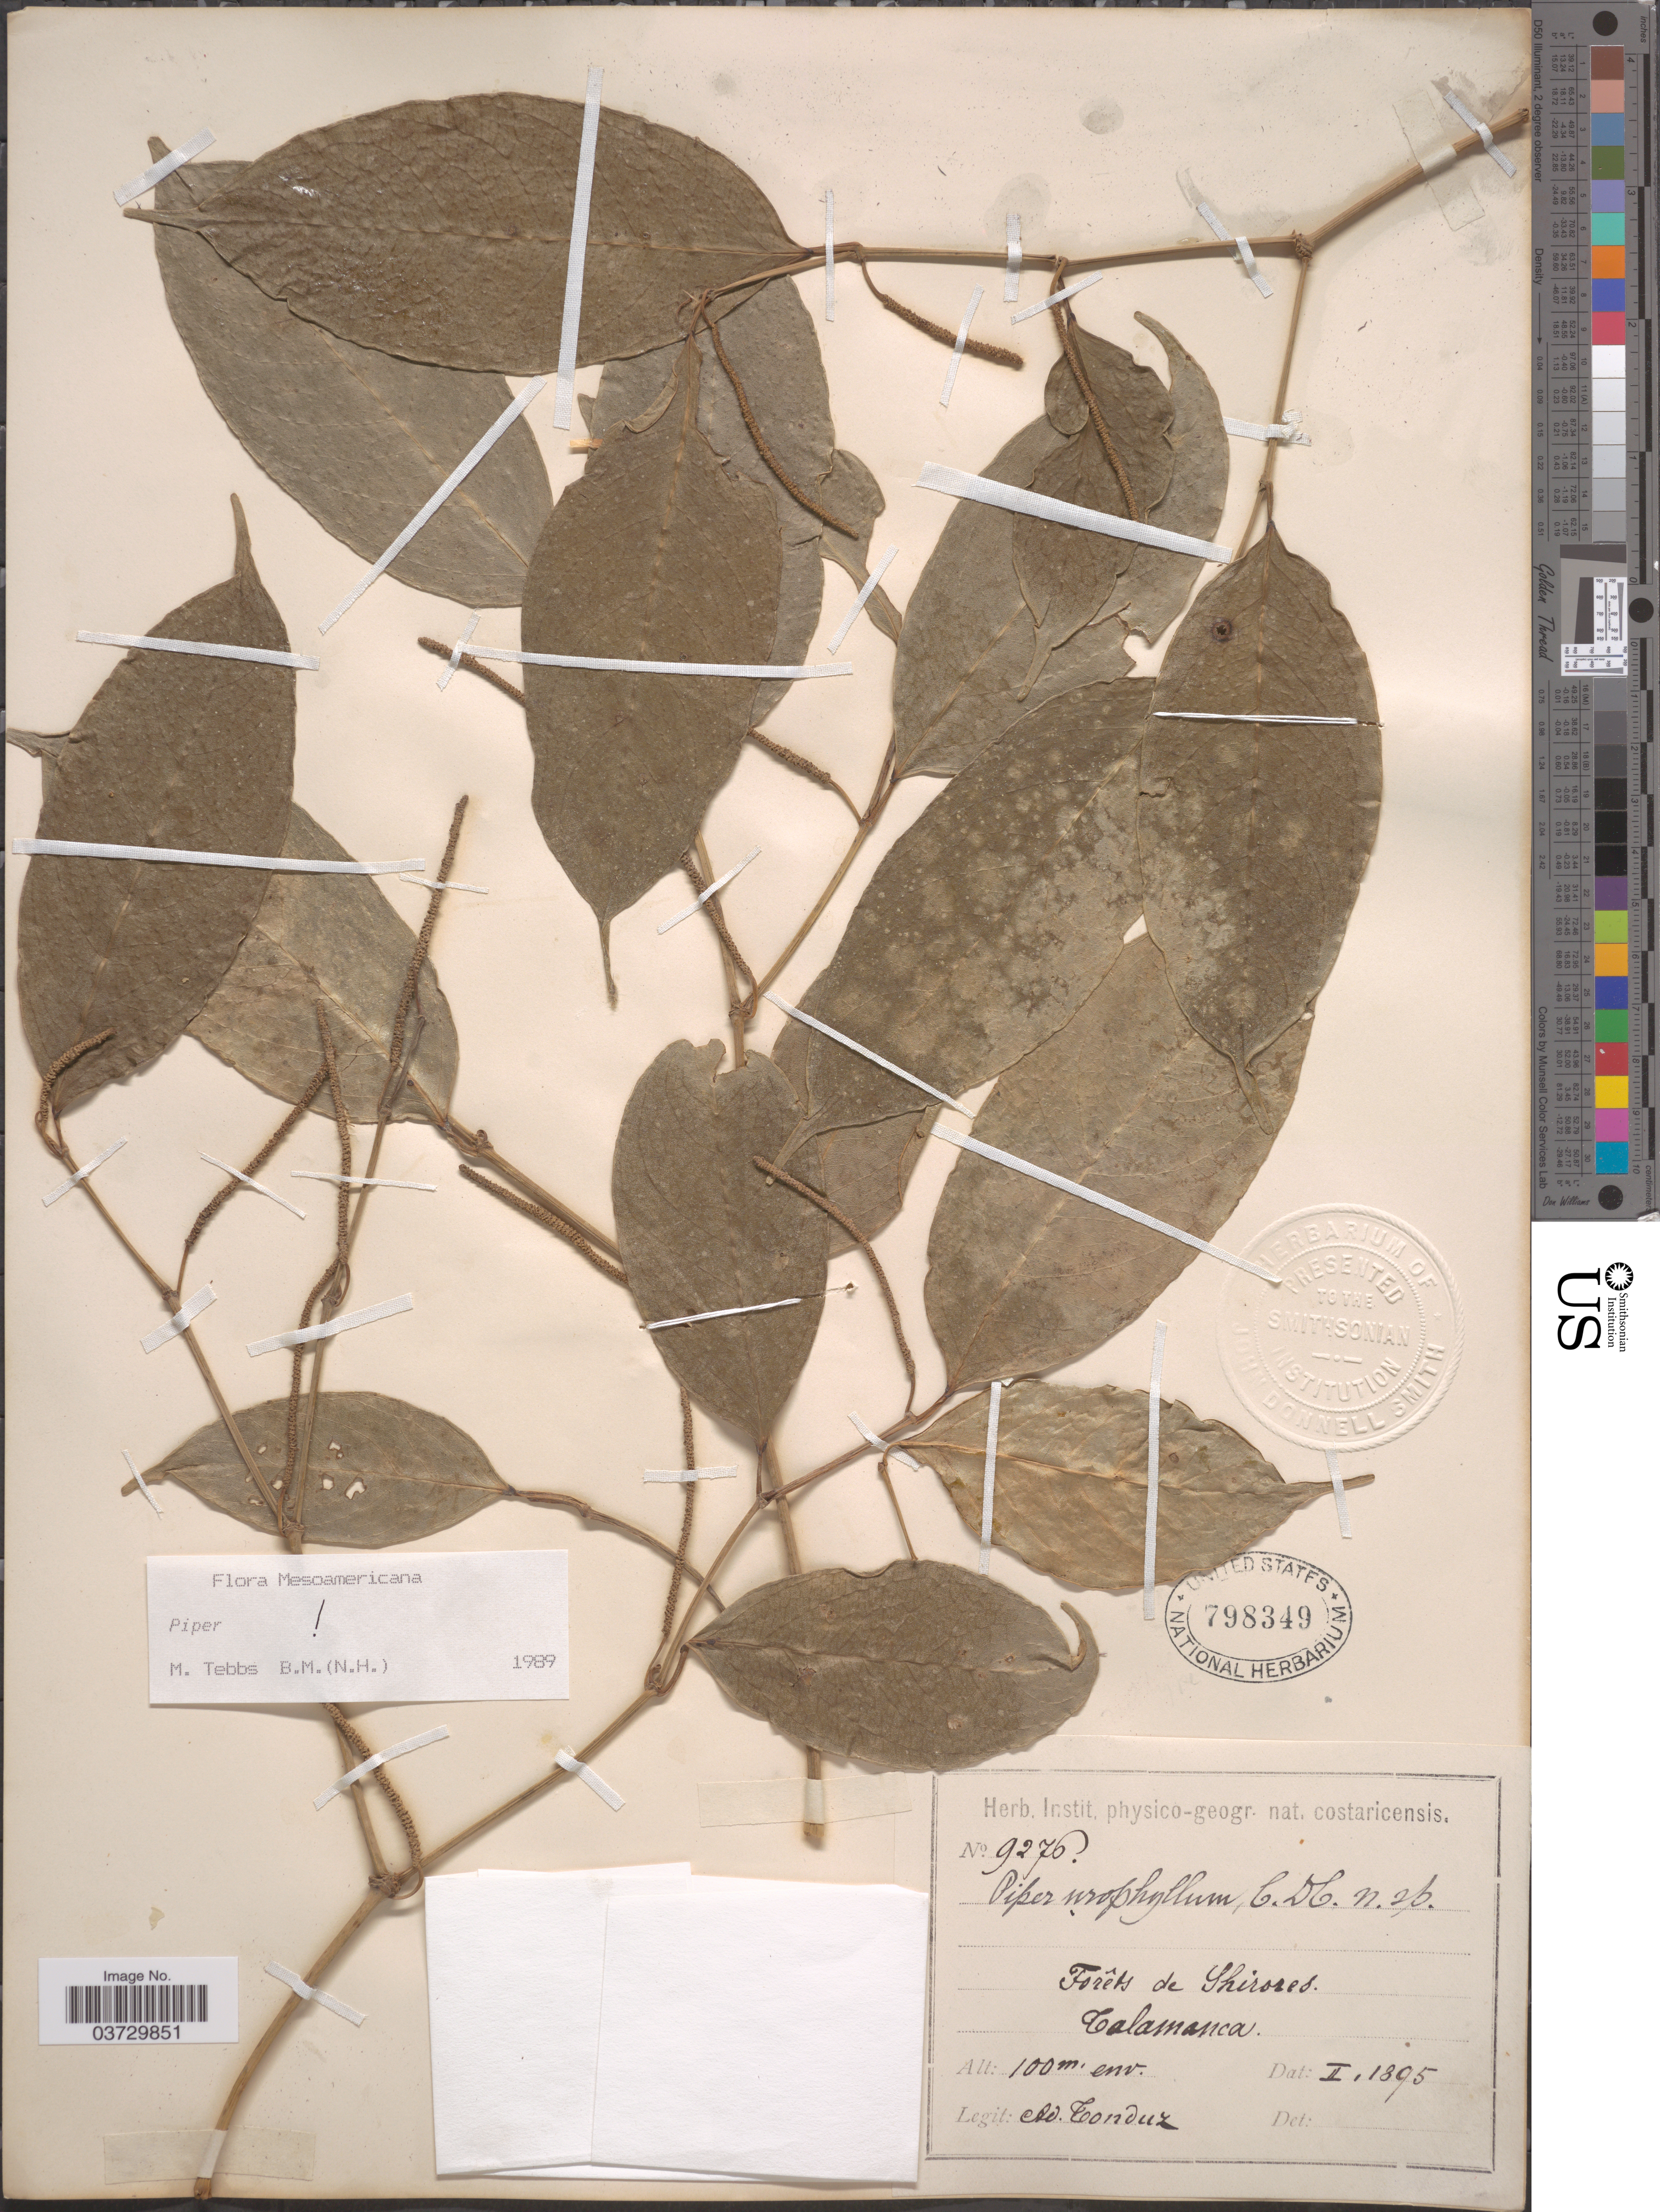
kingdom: Plantae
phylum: Tracheophyta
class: Magnoliopsida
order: Piperales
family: Piperaceae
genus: Piper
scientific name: Piper urophyllum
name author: DC.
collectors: A. Tonduz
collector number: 9276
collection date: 1895-02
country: Costa Rica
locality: Forêts de Shirores. Talamanca.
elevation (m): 100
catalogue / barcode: US 798349